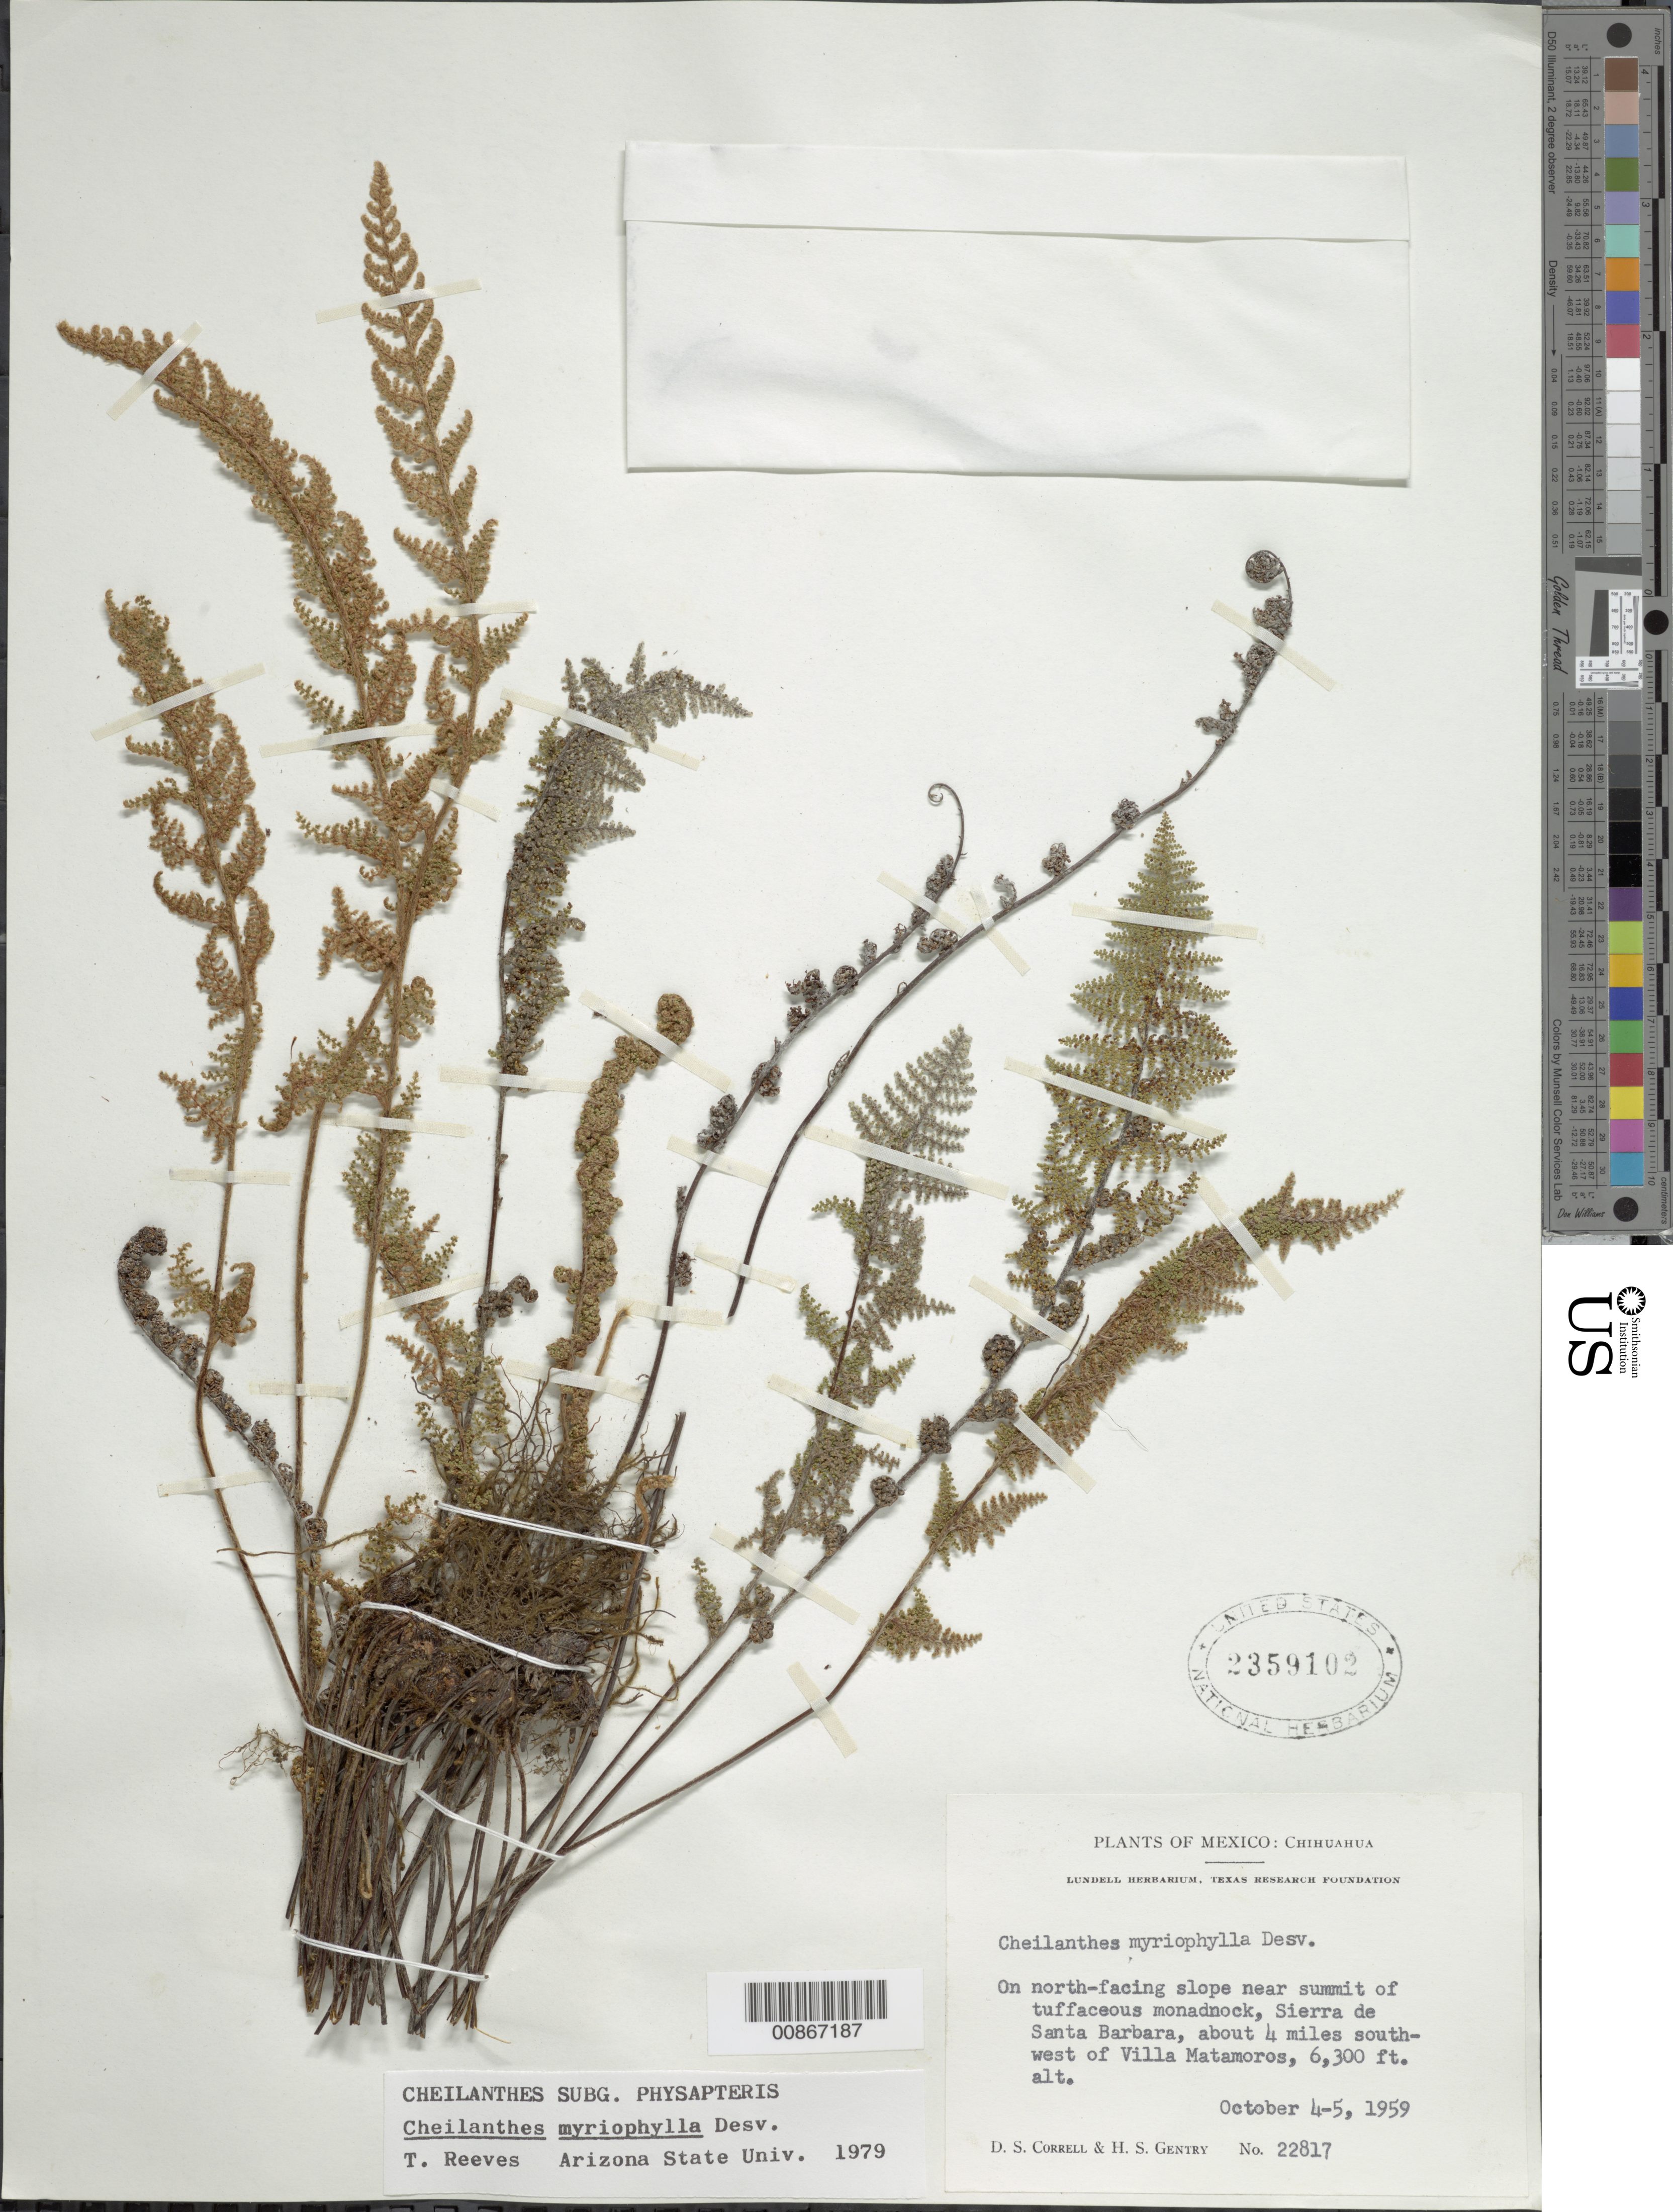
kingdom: Plantae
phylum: Tracheophyta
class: Polypodiopsida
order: Polypodiales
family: Pteridaceae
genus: Myriopteris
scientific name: Myriopteris myriophylla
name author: (Desv.) J. Sm.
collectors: D. S. Correll & H. S. Gentry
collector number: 22817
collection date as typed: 04 Oct 1959 to 05 Oct 1959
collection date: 1959-10-04/1959-10-05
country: Mexico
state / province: Chihuahua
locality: Sierra de Santa Barbara, about 4 miles southwest of Villa Matamoros.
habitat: On north-facing slope near summit of tuffaceous monadnock.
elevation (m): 1920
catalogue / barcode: US 2359102